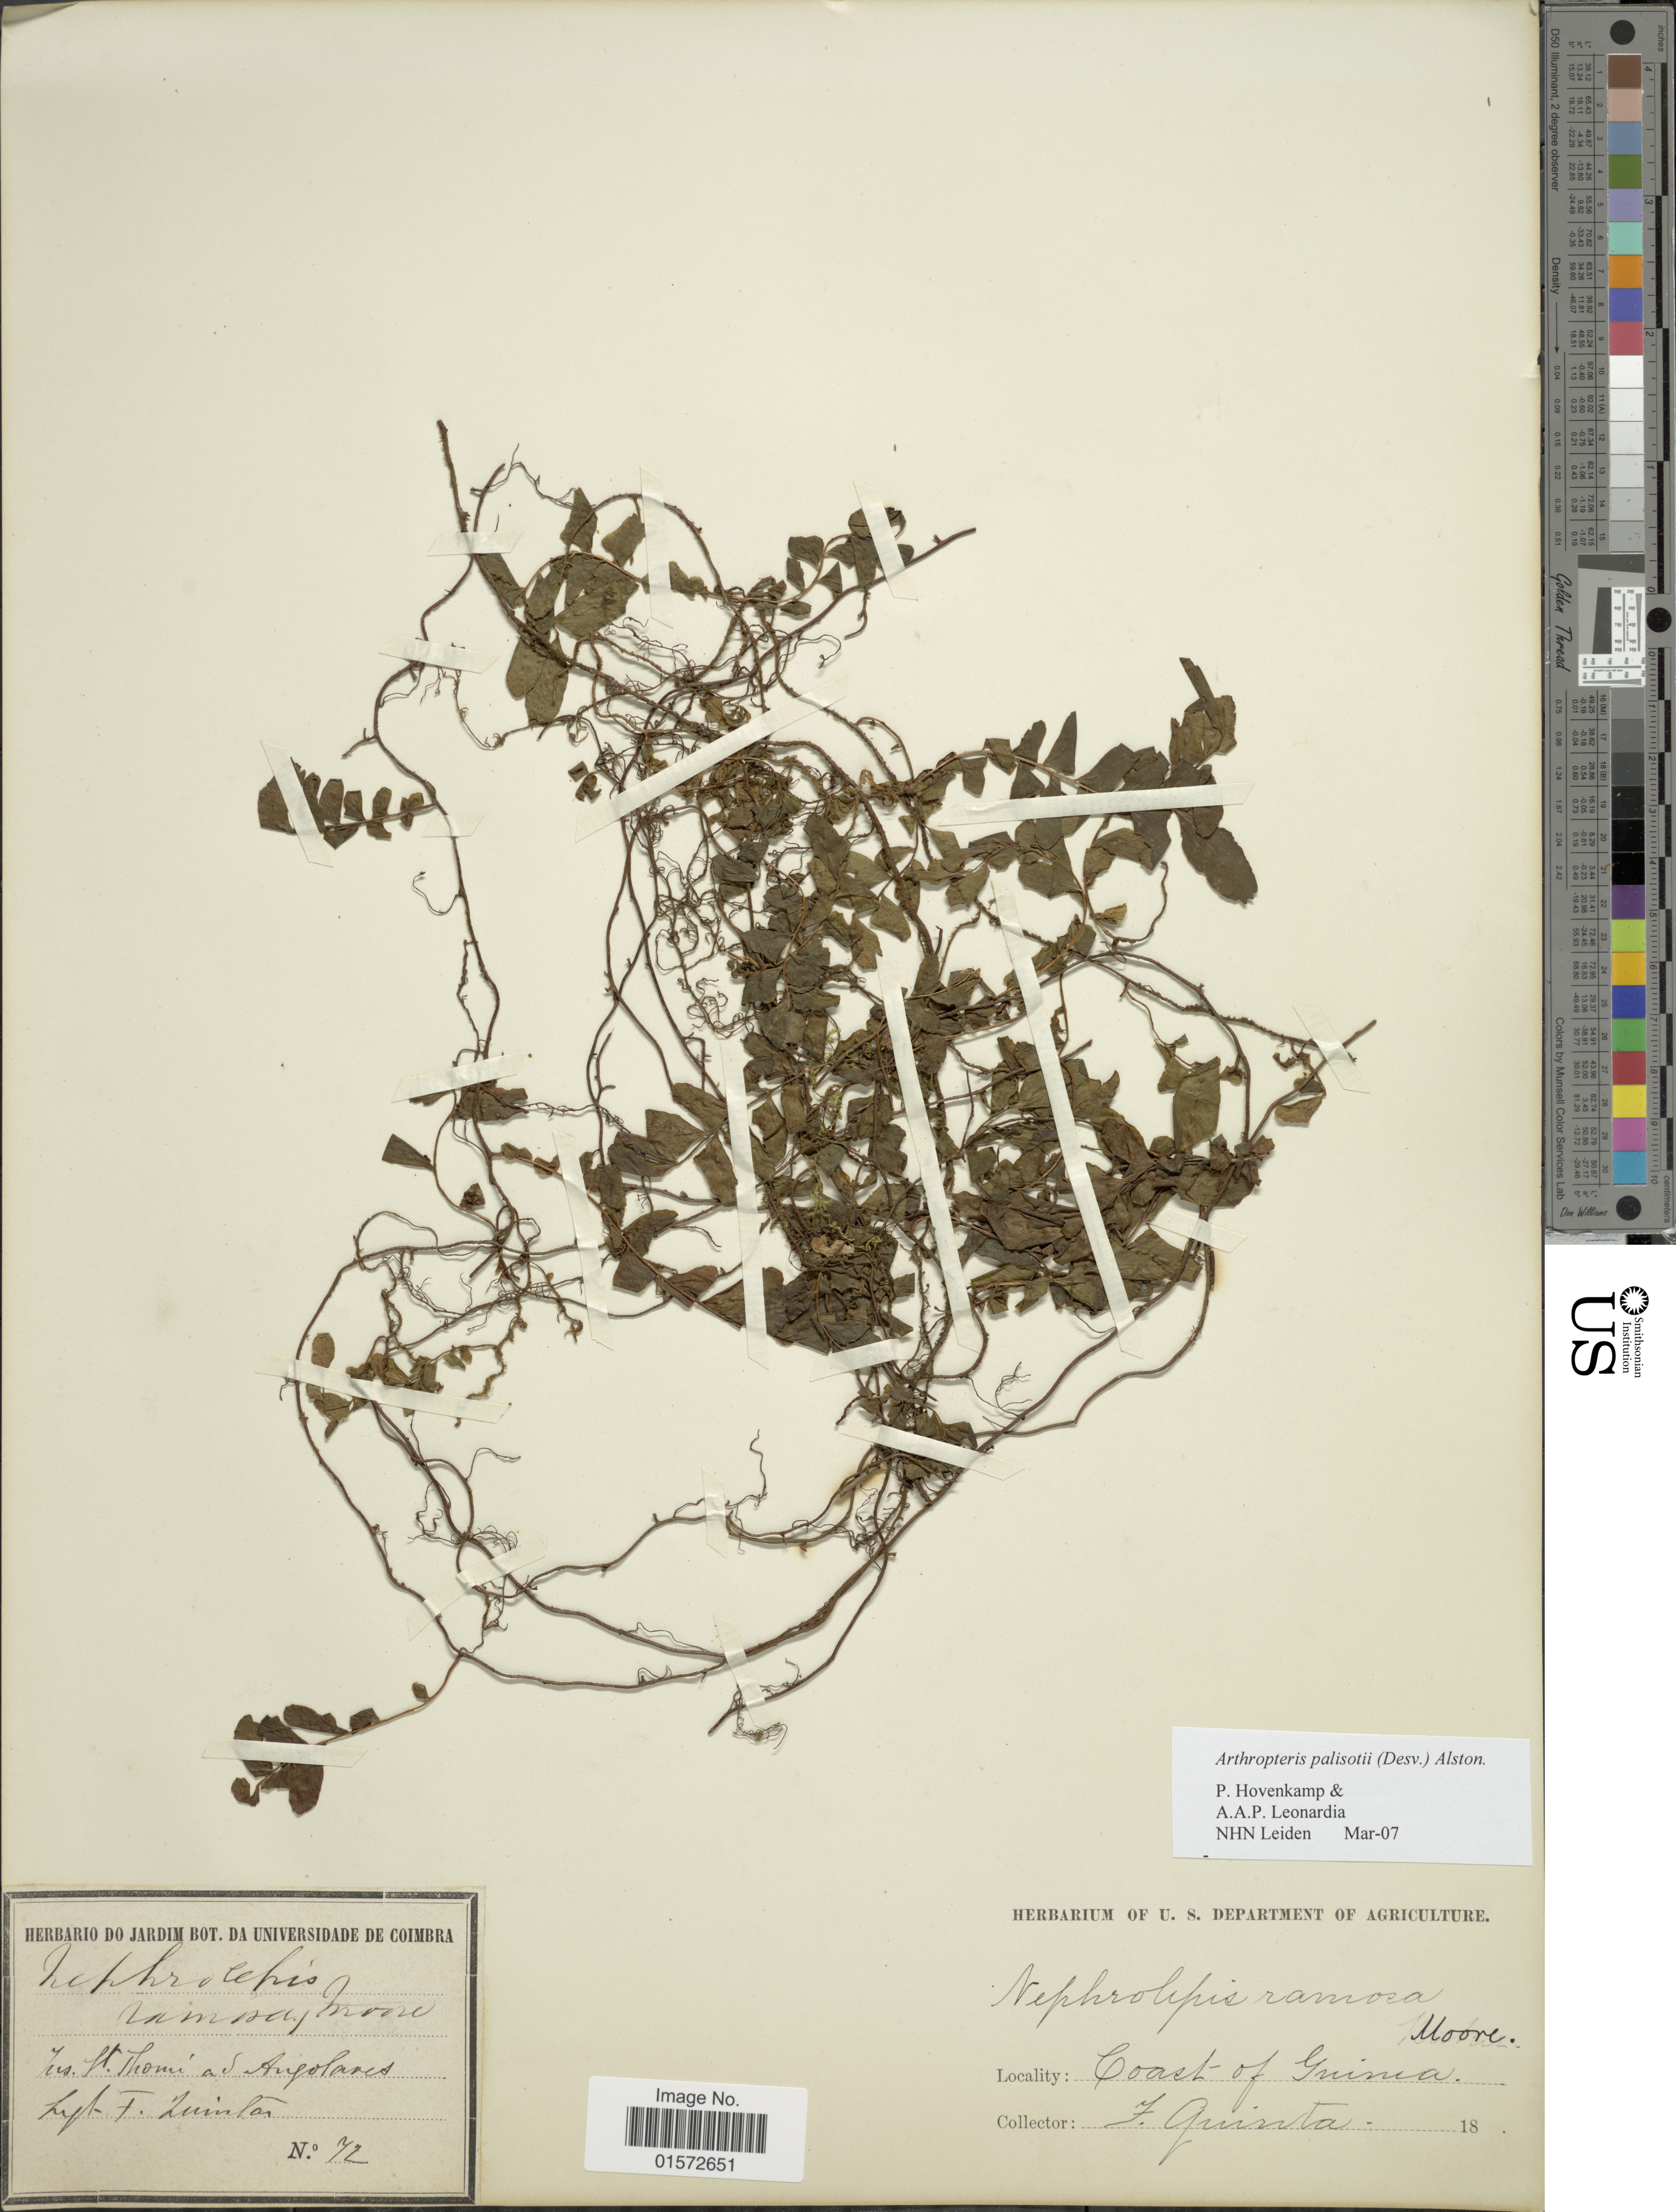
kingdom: Plantae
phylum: Tracheophyta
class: Polypodiopsida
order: Polypodiales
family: Tectariaceae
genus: Arthropteris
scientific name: Arthropteris palisotii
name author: (Desv.) Alston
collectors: F. Quintas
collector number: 72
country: Sao Tome and Principe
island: São Tomé Island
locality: Ins. St. Thomé ad Angolares. Coast of Guinea